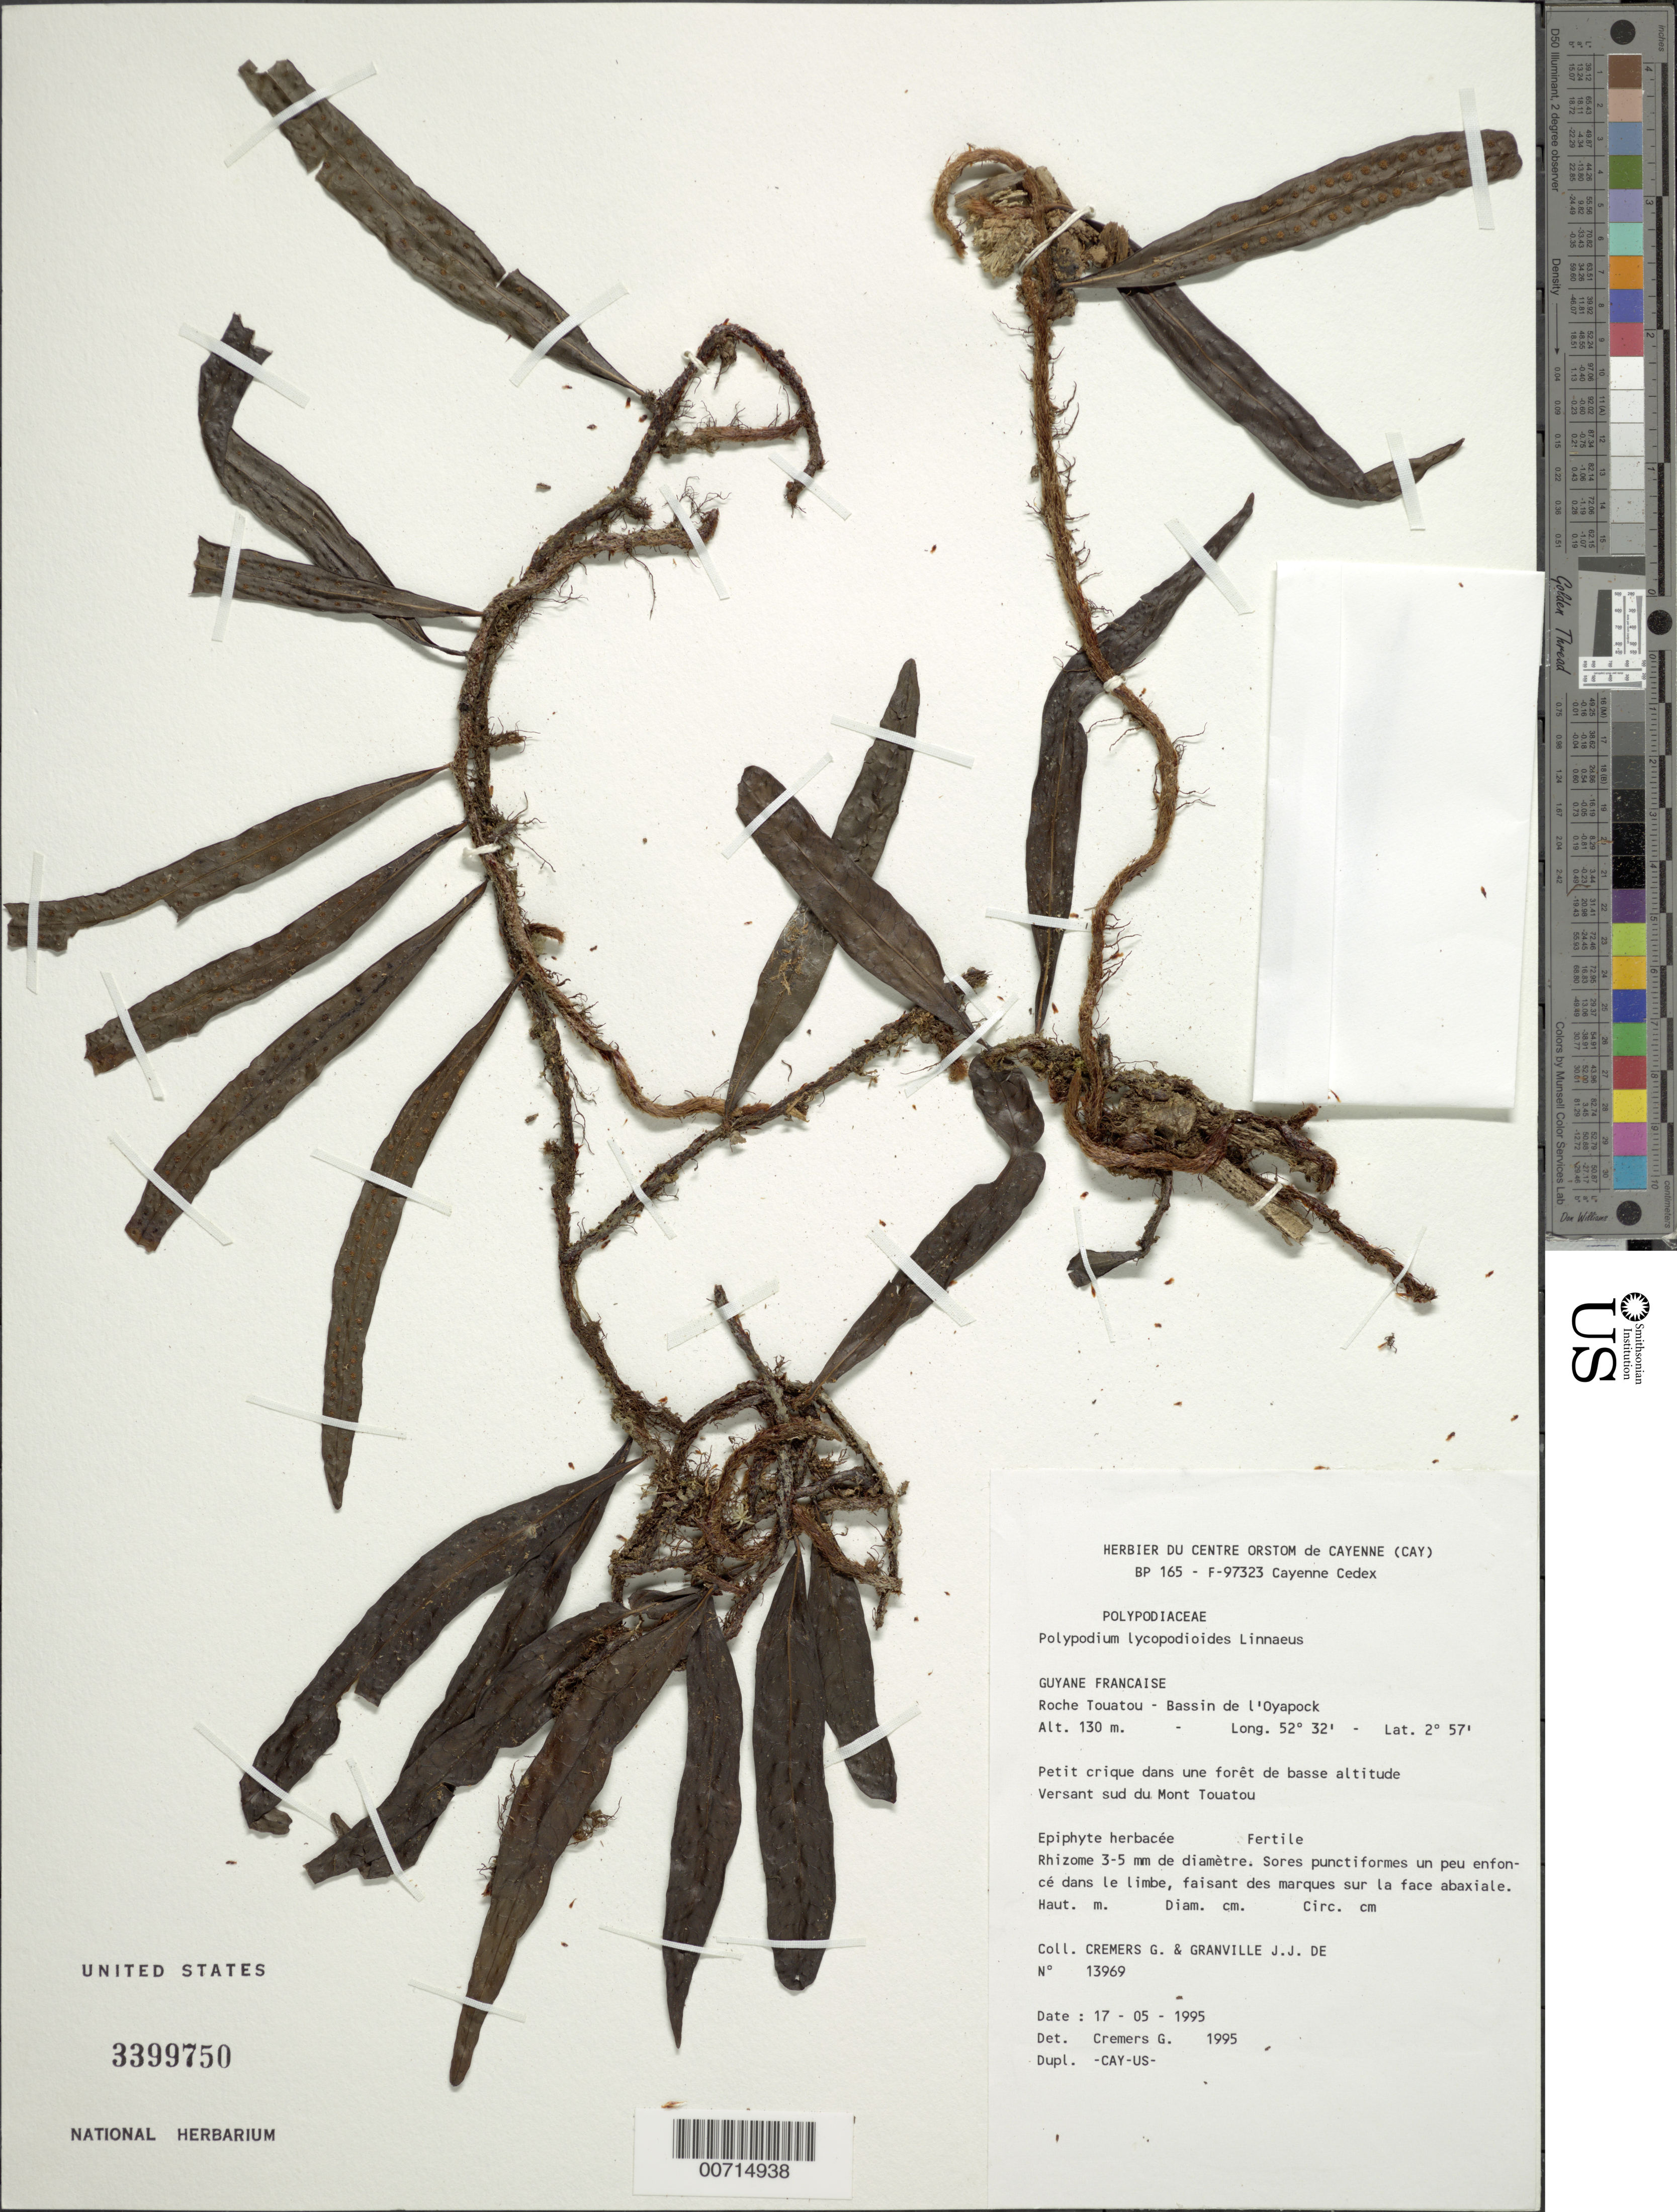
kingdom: Plantae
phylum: Tracheophyta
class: Polypodiopsida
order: Polypodiales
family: Polypodiaceae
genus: Microgramma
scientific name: Microgramma lycopodioides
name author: (L.) Copel.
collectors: G. Cremers & J.-J. de Granville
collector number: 13969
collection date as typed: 17-May-95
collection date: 1995-05-17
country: French Guiana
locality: Roche Touatou, Bassin de l'Oyapock, versant sud du Mont Touatou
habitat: Small creek in low forest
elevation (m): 130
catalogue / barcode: US 3399750